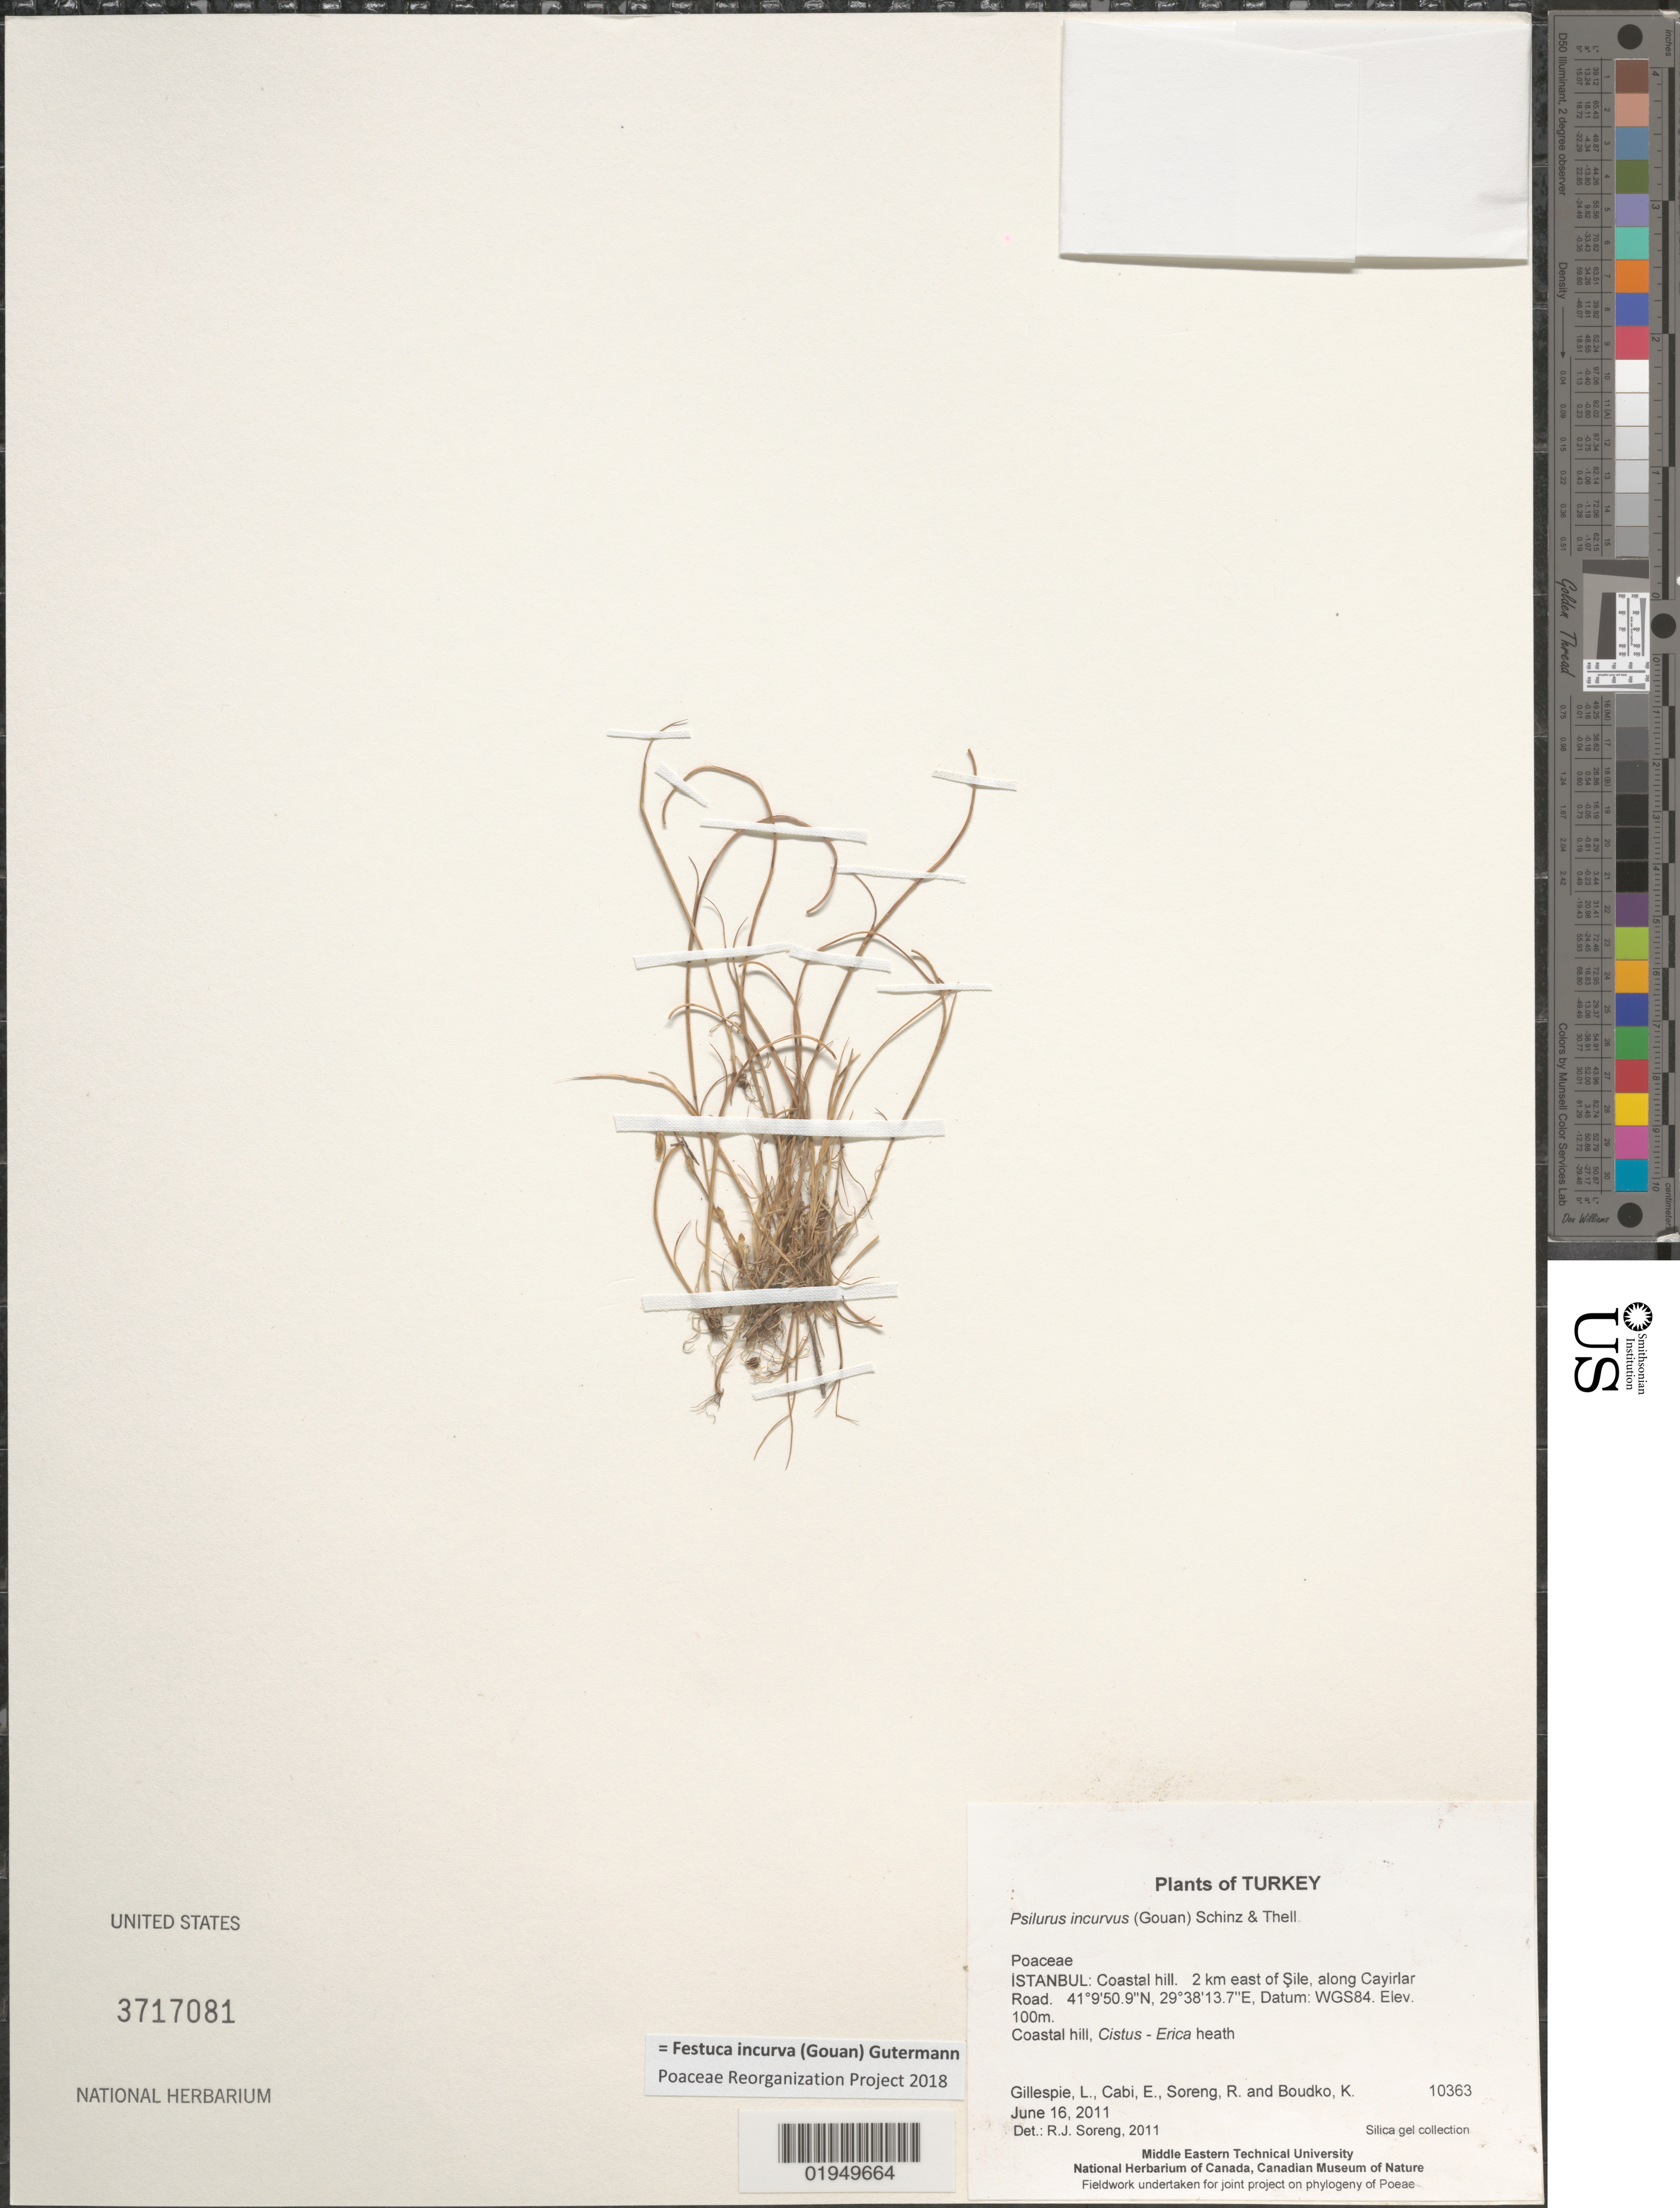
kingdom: Plantae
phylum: Tracheophyta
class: Liliopsida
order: Poales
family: Poaceae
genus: Festuca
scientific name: Festuca incurva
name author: (Gouan) Gutermann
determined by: Poaceae Reorganization Project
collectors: L. J. Gillespie, E. Cabi, R. J. Soreng & K. Boudko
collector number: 10363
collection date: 2011-06-16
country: Turkey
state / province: Istanbul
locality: Coastal hill. 2 km east of Sile, along Cayirlar Road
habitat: Coastal hill, Cistus - Erica Heath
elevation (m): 100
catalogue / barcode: US 3717081